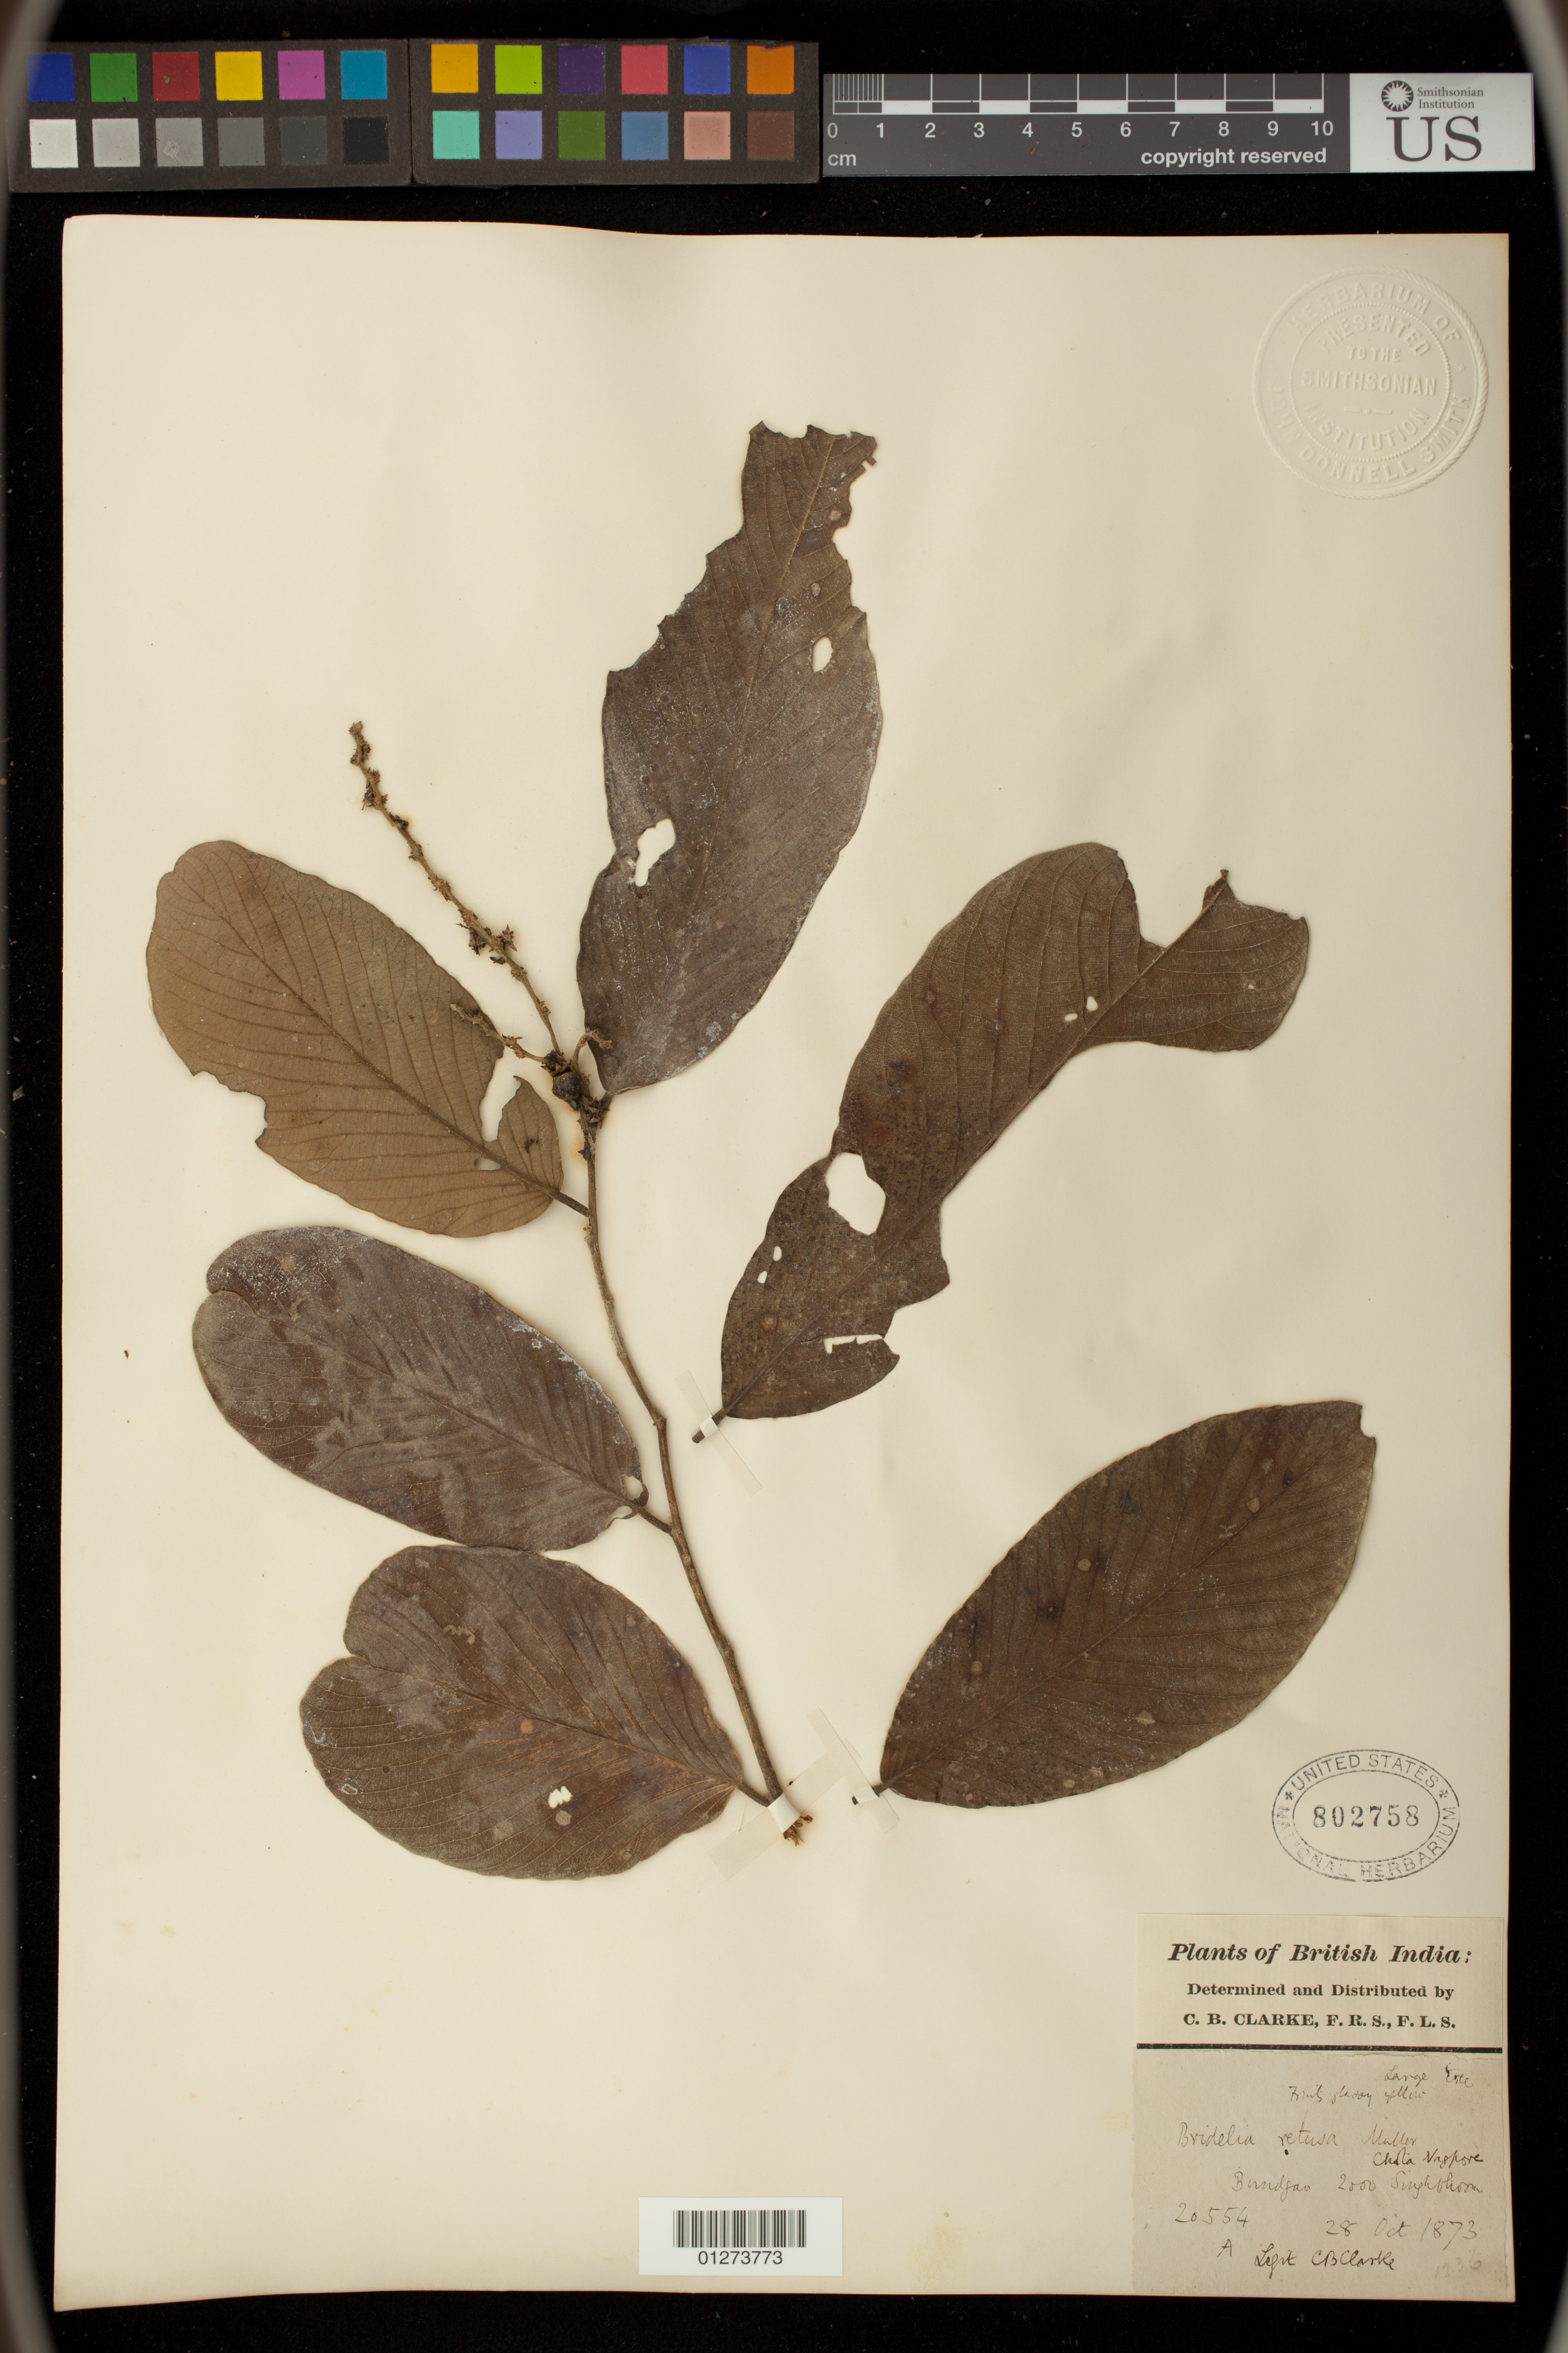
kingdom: Plantae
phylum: Tracheophyta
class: Magnoliopsida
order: Malpighiales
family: Phyllanthaceae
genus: Bridelia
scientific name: Bridelia retusa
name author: (L.) A. Juss.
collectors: C. B. Clarke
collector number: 20554A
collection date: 1873-10-28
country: India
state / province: Jharkhand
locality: Bundgao, Singhbhoom, Chota Nagpore [Nagpur]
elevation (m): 2000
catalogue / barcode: US 802758